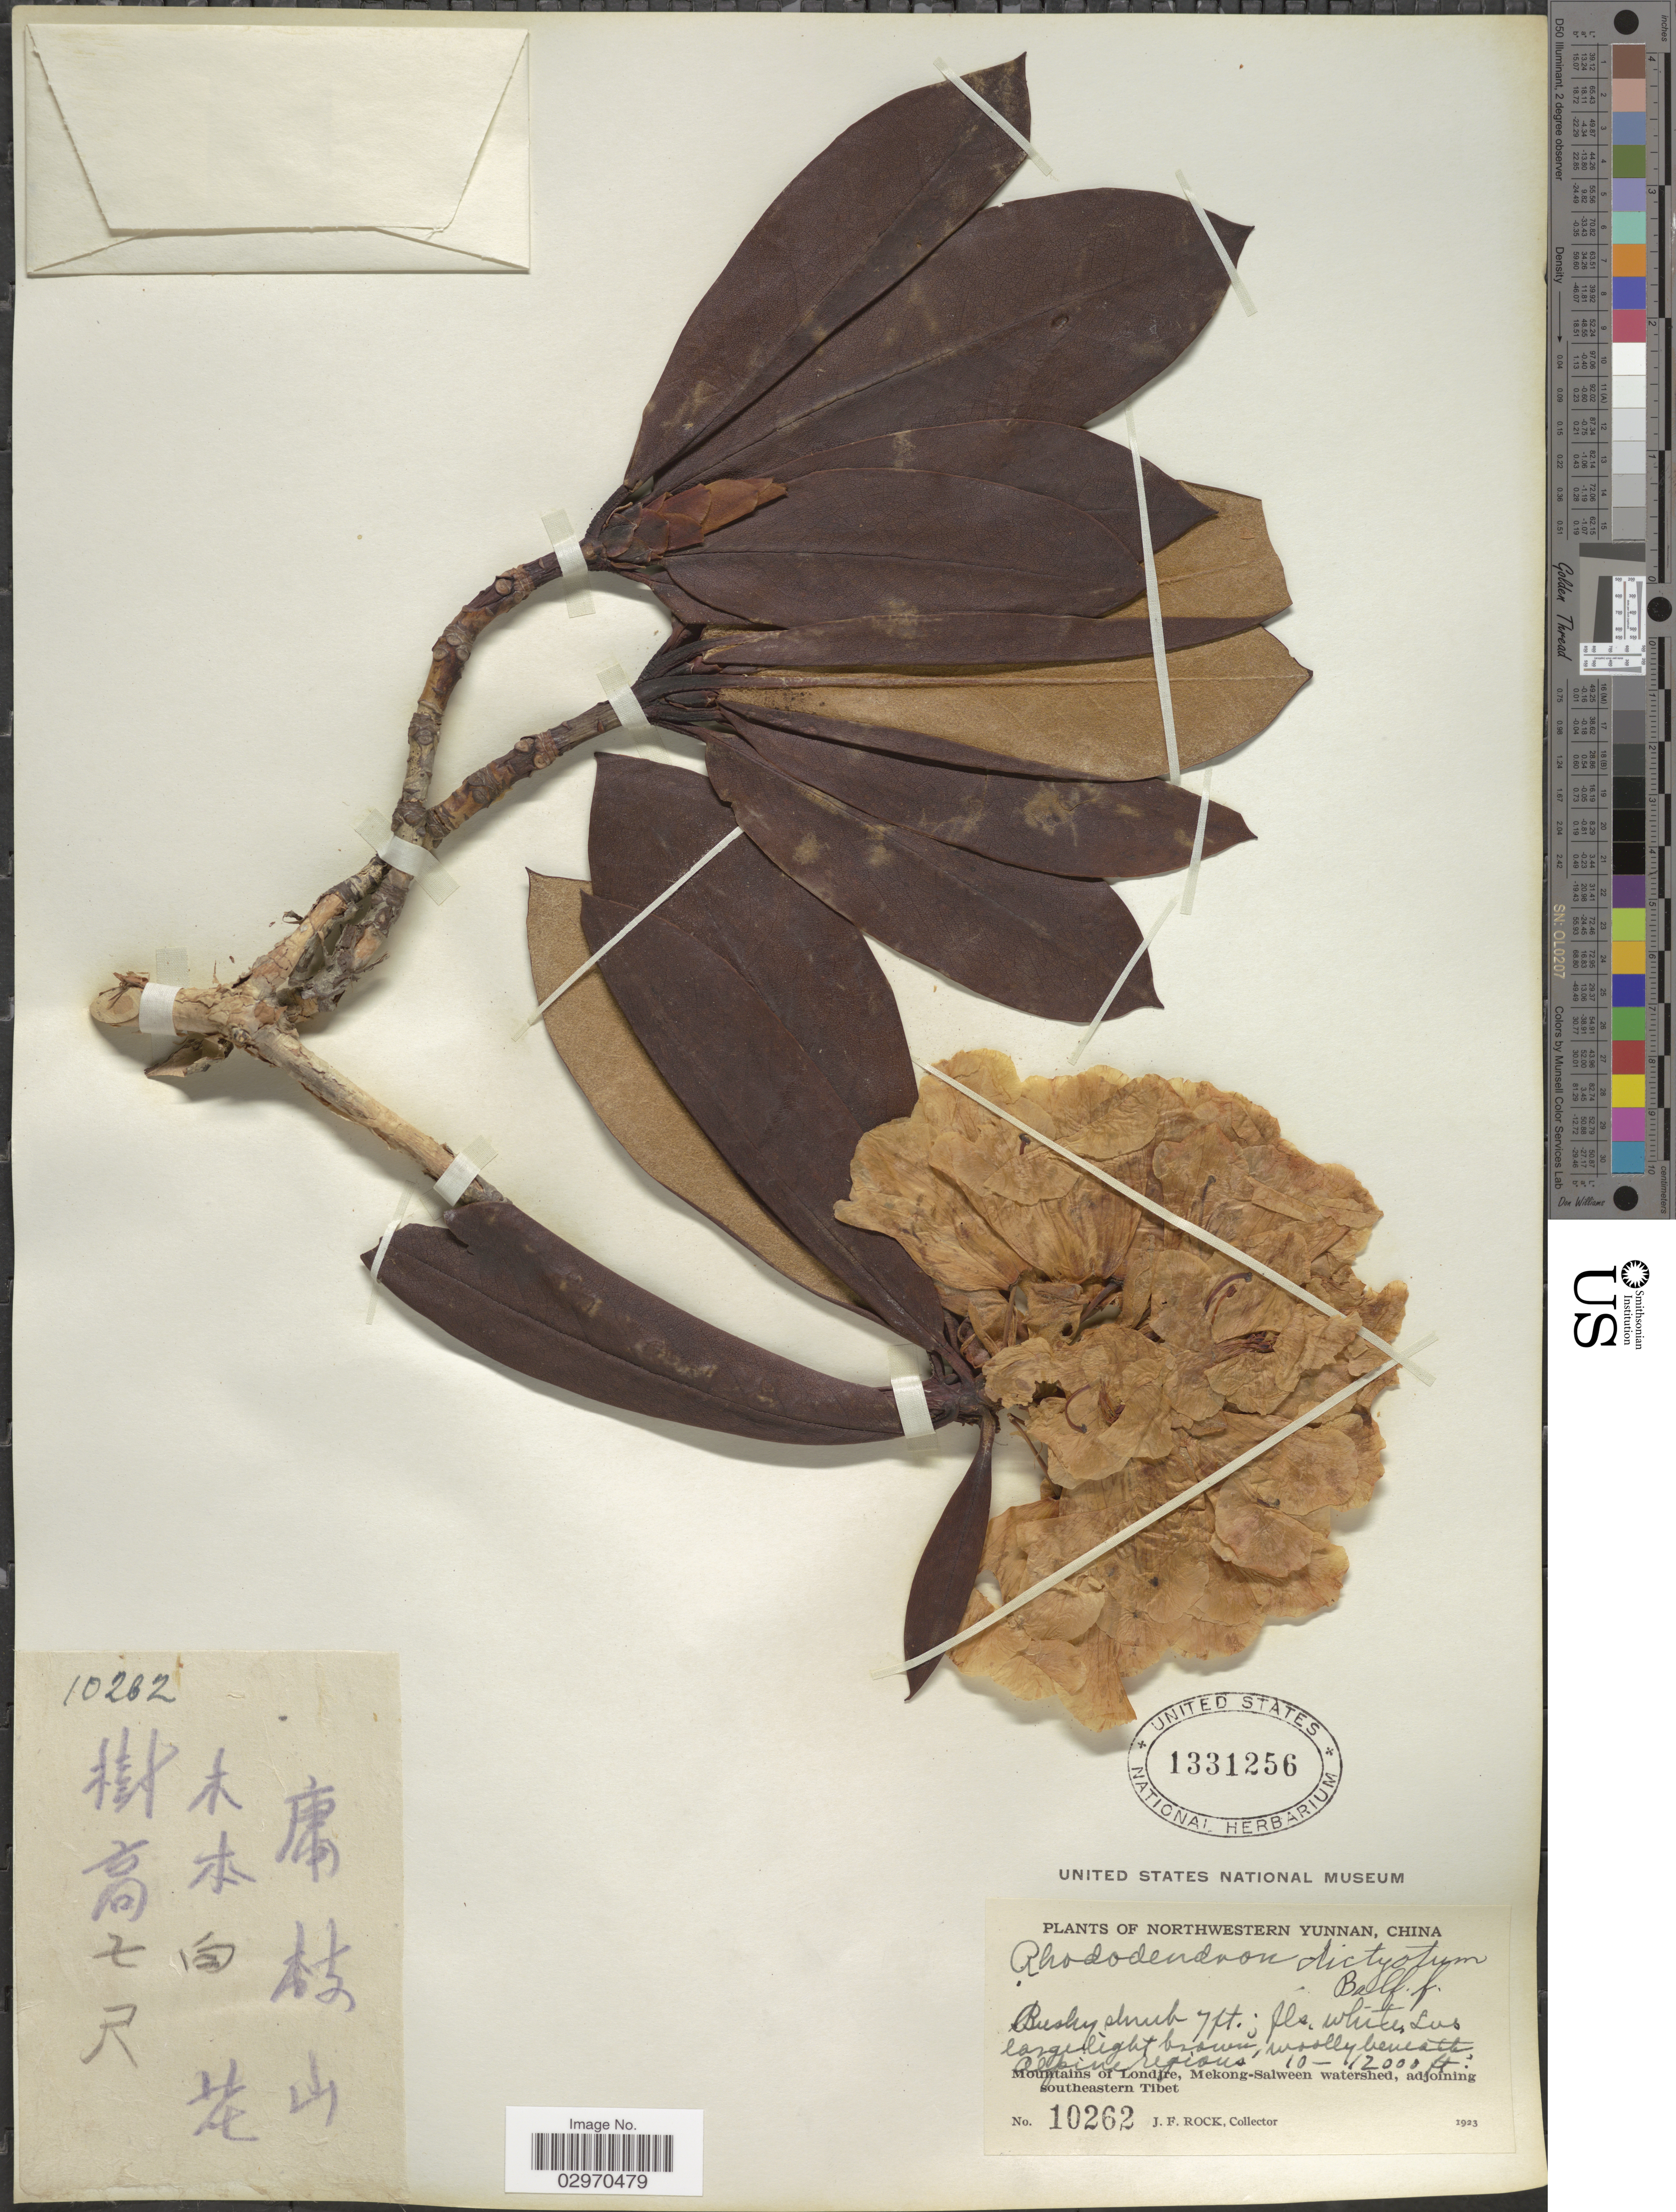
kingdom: Plantae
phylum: Tracheophyta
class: Magnoliopsida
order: Ericales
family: Ericaceae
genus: Rhododendron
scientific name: Rhododendron dictyotum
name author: Balf. f. ex Tagg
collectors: J. Rock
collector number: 10262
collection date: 1923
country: China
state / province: Yunnan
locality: Northwestern Yunnan. Alpine regions. Mountains of Londjre, Mekong-Salween watershed, adjoining southeastern Tibet.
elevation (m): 3048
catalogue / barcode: US 1331256